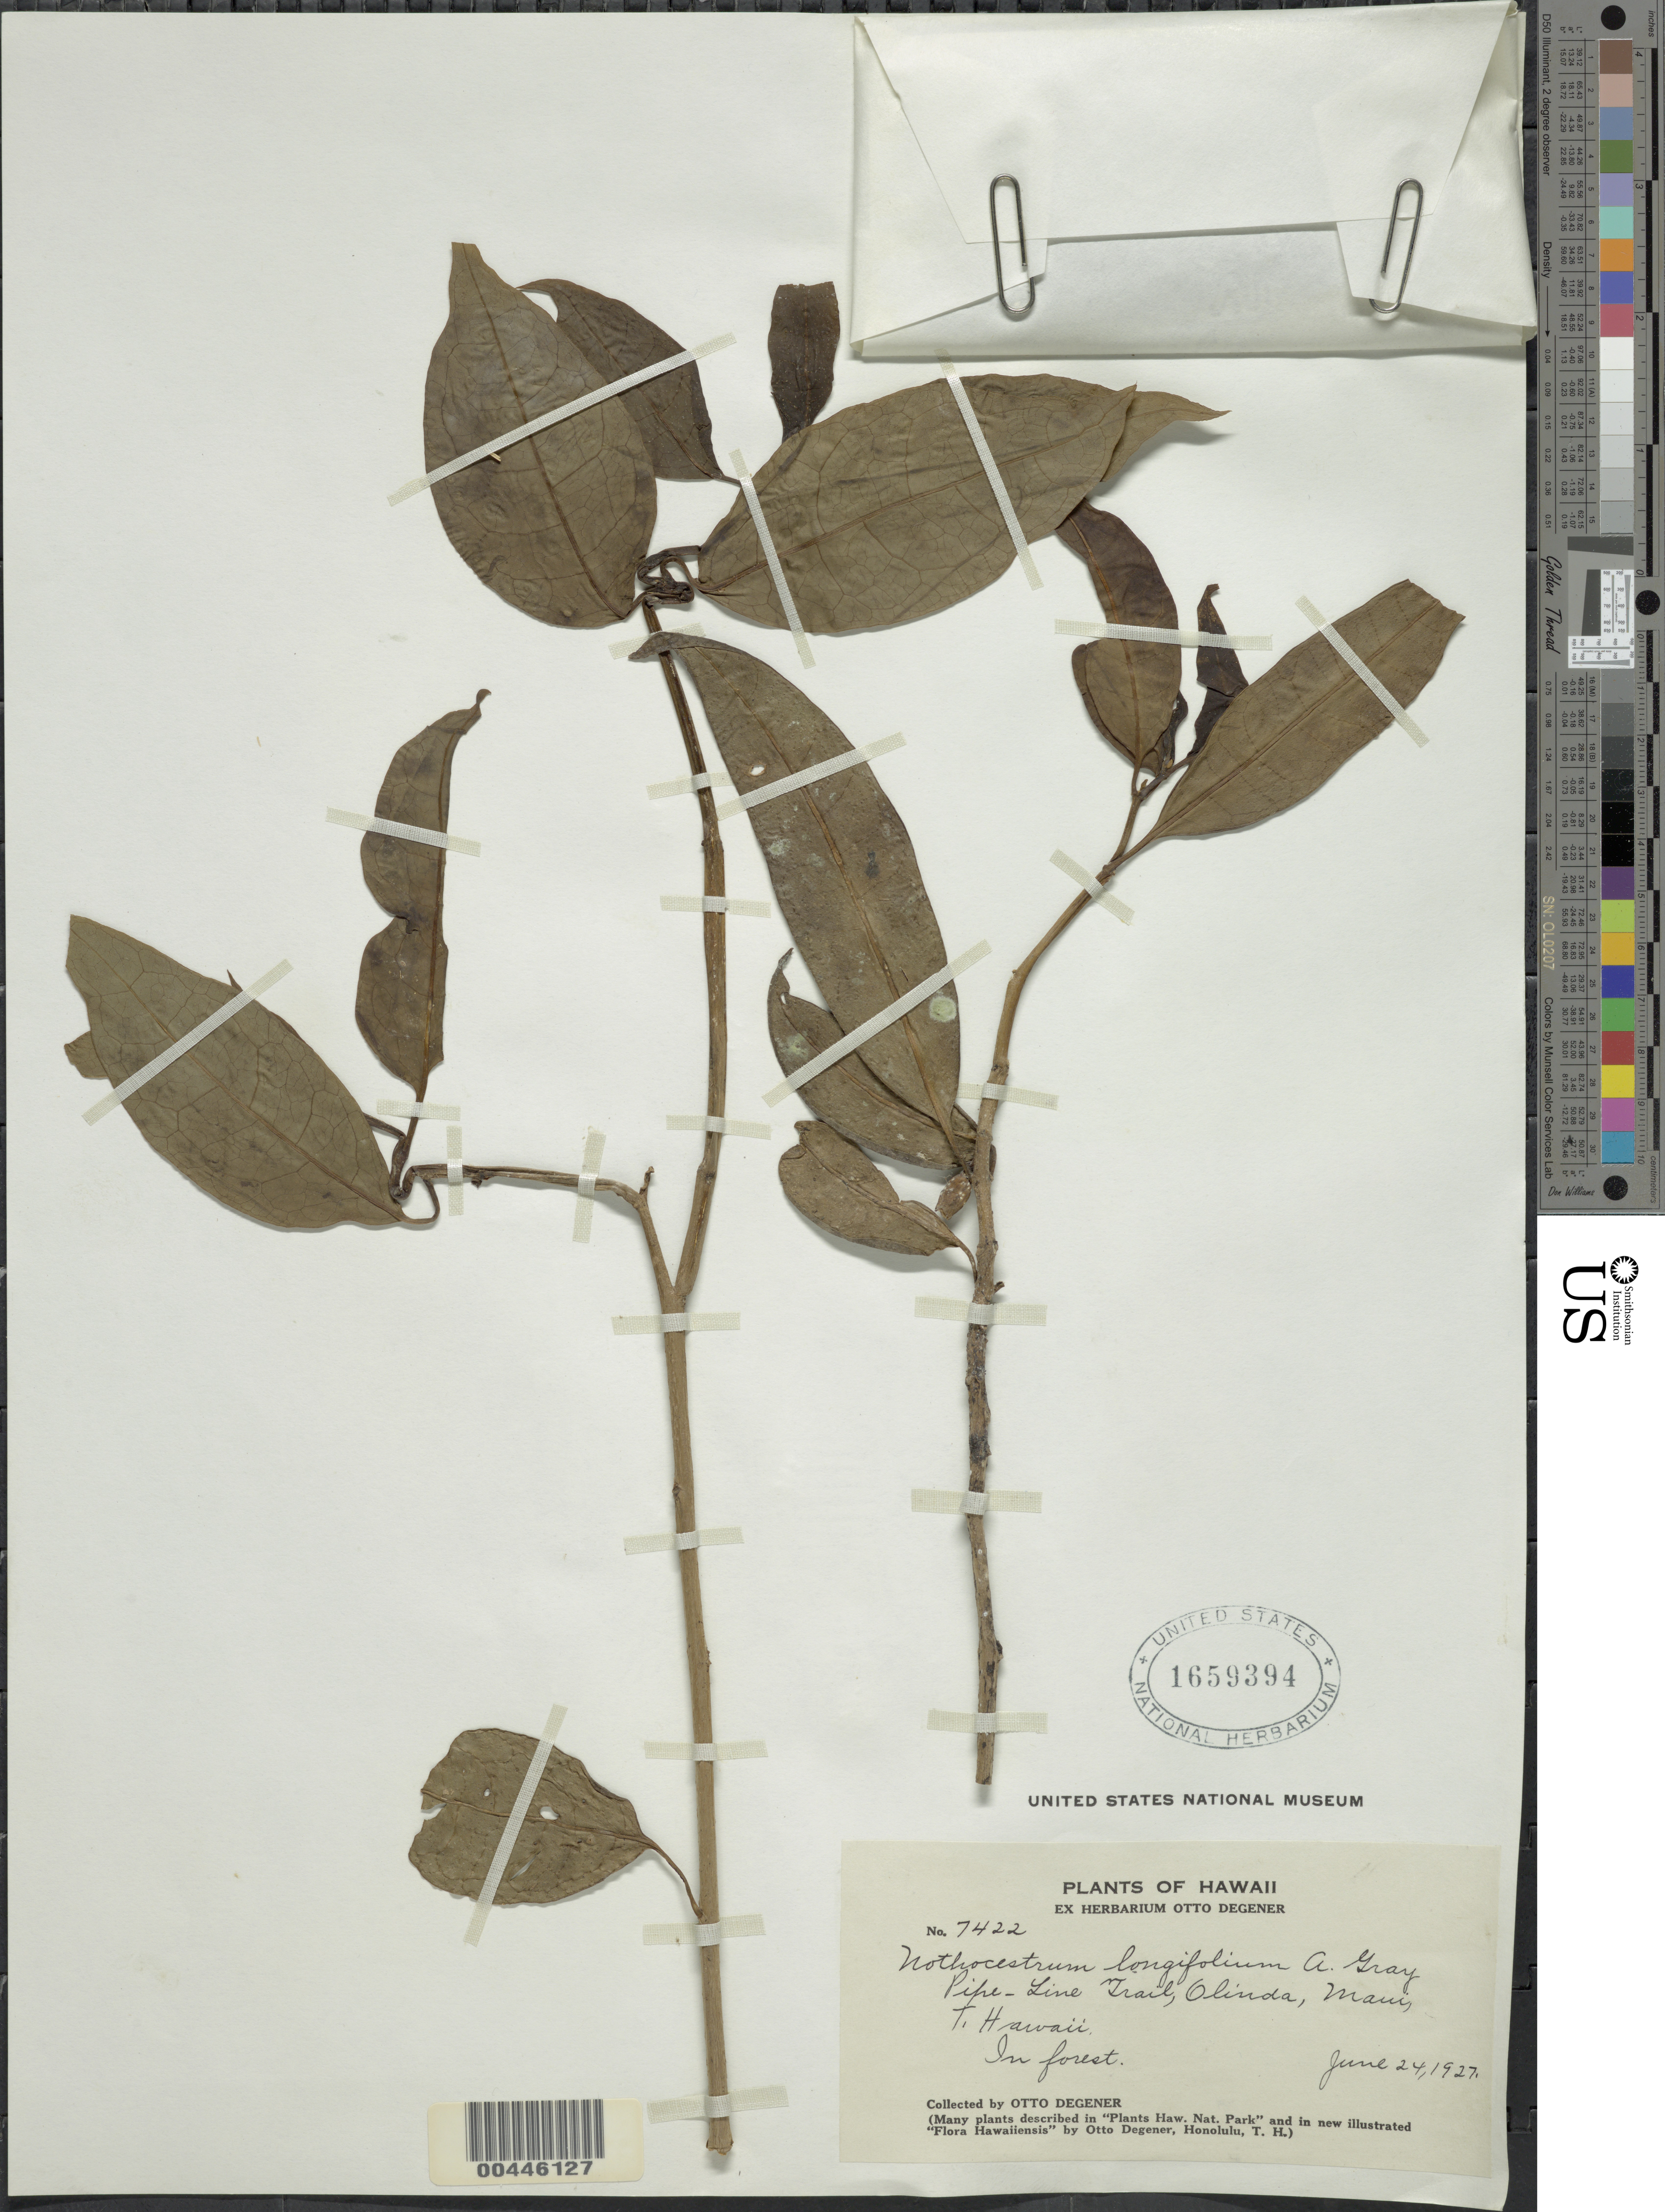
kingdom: Plantae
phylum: Tracheophyta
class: Magnoliopsida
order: Solanales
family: Solanaceae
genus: Nothocestrum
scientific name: Nothocestrum longifolium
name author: A. Gray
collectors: O. Degener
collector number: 7422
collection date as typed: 24 Jun 1927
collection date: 1927-06-24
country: United States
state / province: Hawaii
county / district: Maui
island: Maui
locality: Pipe-Line Trail, Olinda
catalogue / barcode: US 1659394